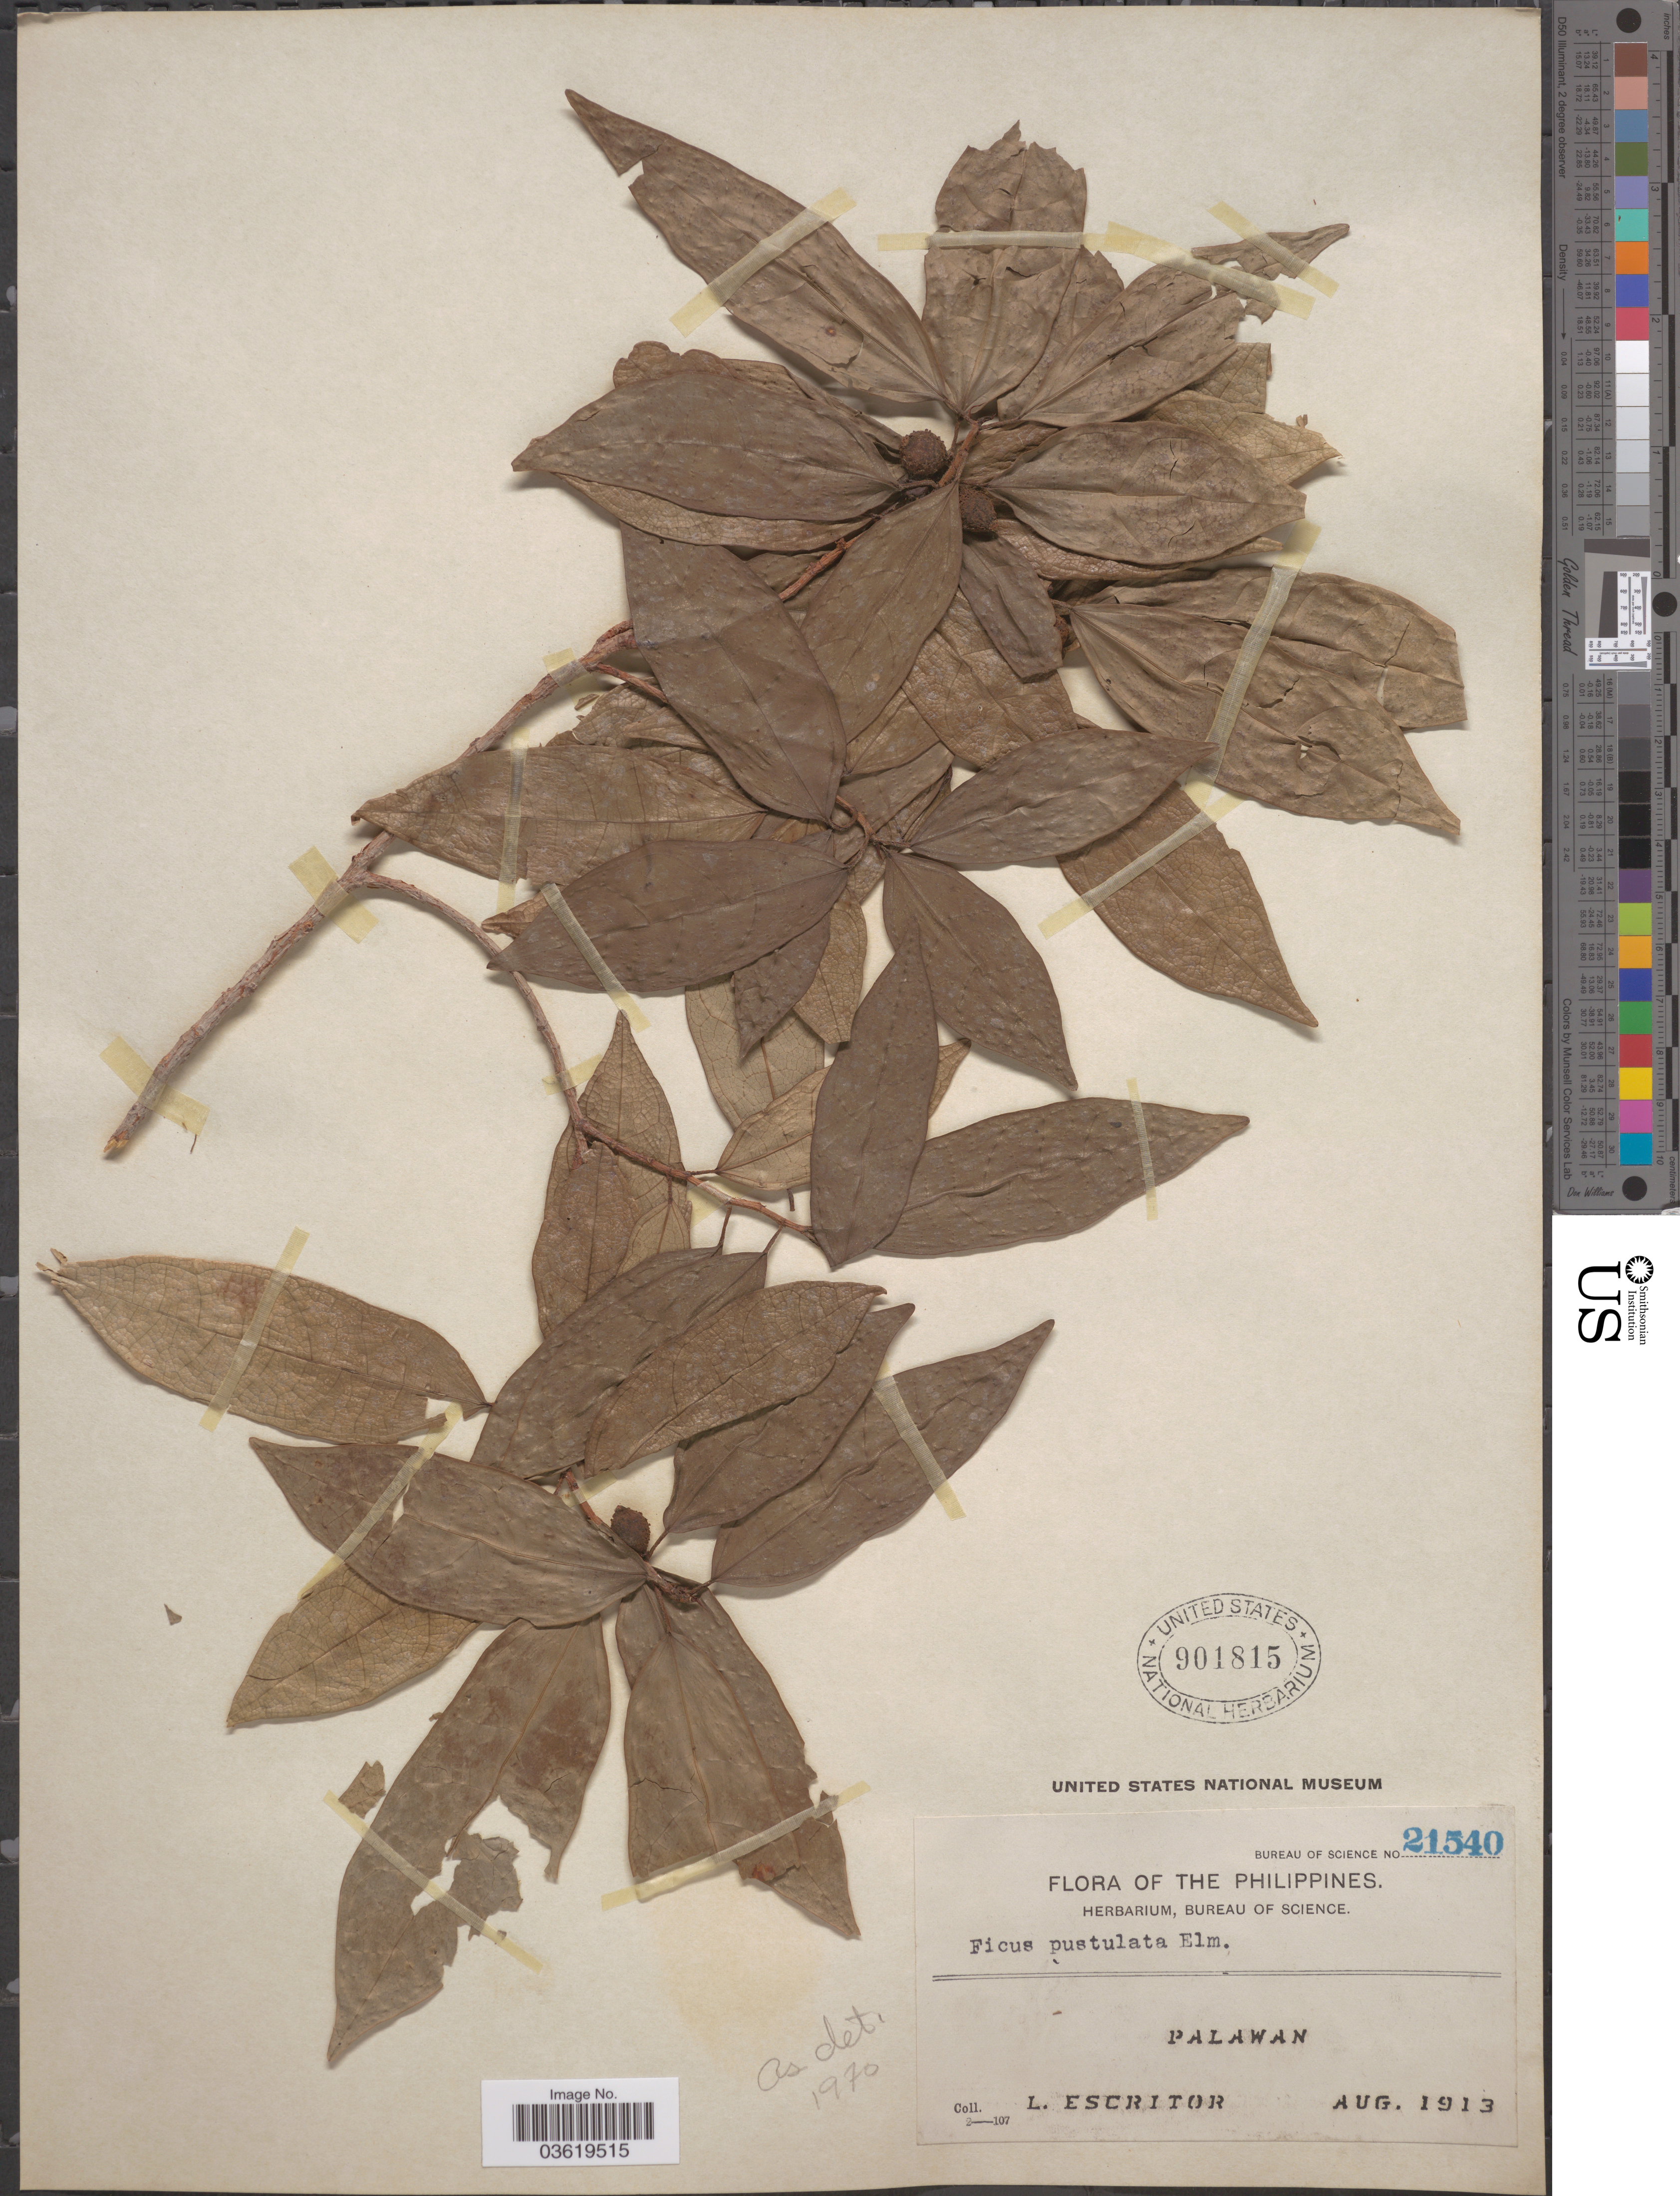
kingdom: Plantae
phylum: Tracheophyta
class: Magnoliopsida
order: Rosales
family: Moraceae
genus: Ficus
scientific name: Ficus pustulata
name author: Elmer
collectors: L. Escritor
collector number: Bureau of Science 21540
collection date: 1913-08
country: Philippines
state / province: Mimaropa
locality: Palawan.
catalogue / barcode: US 901815